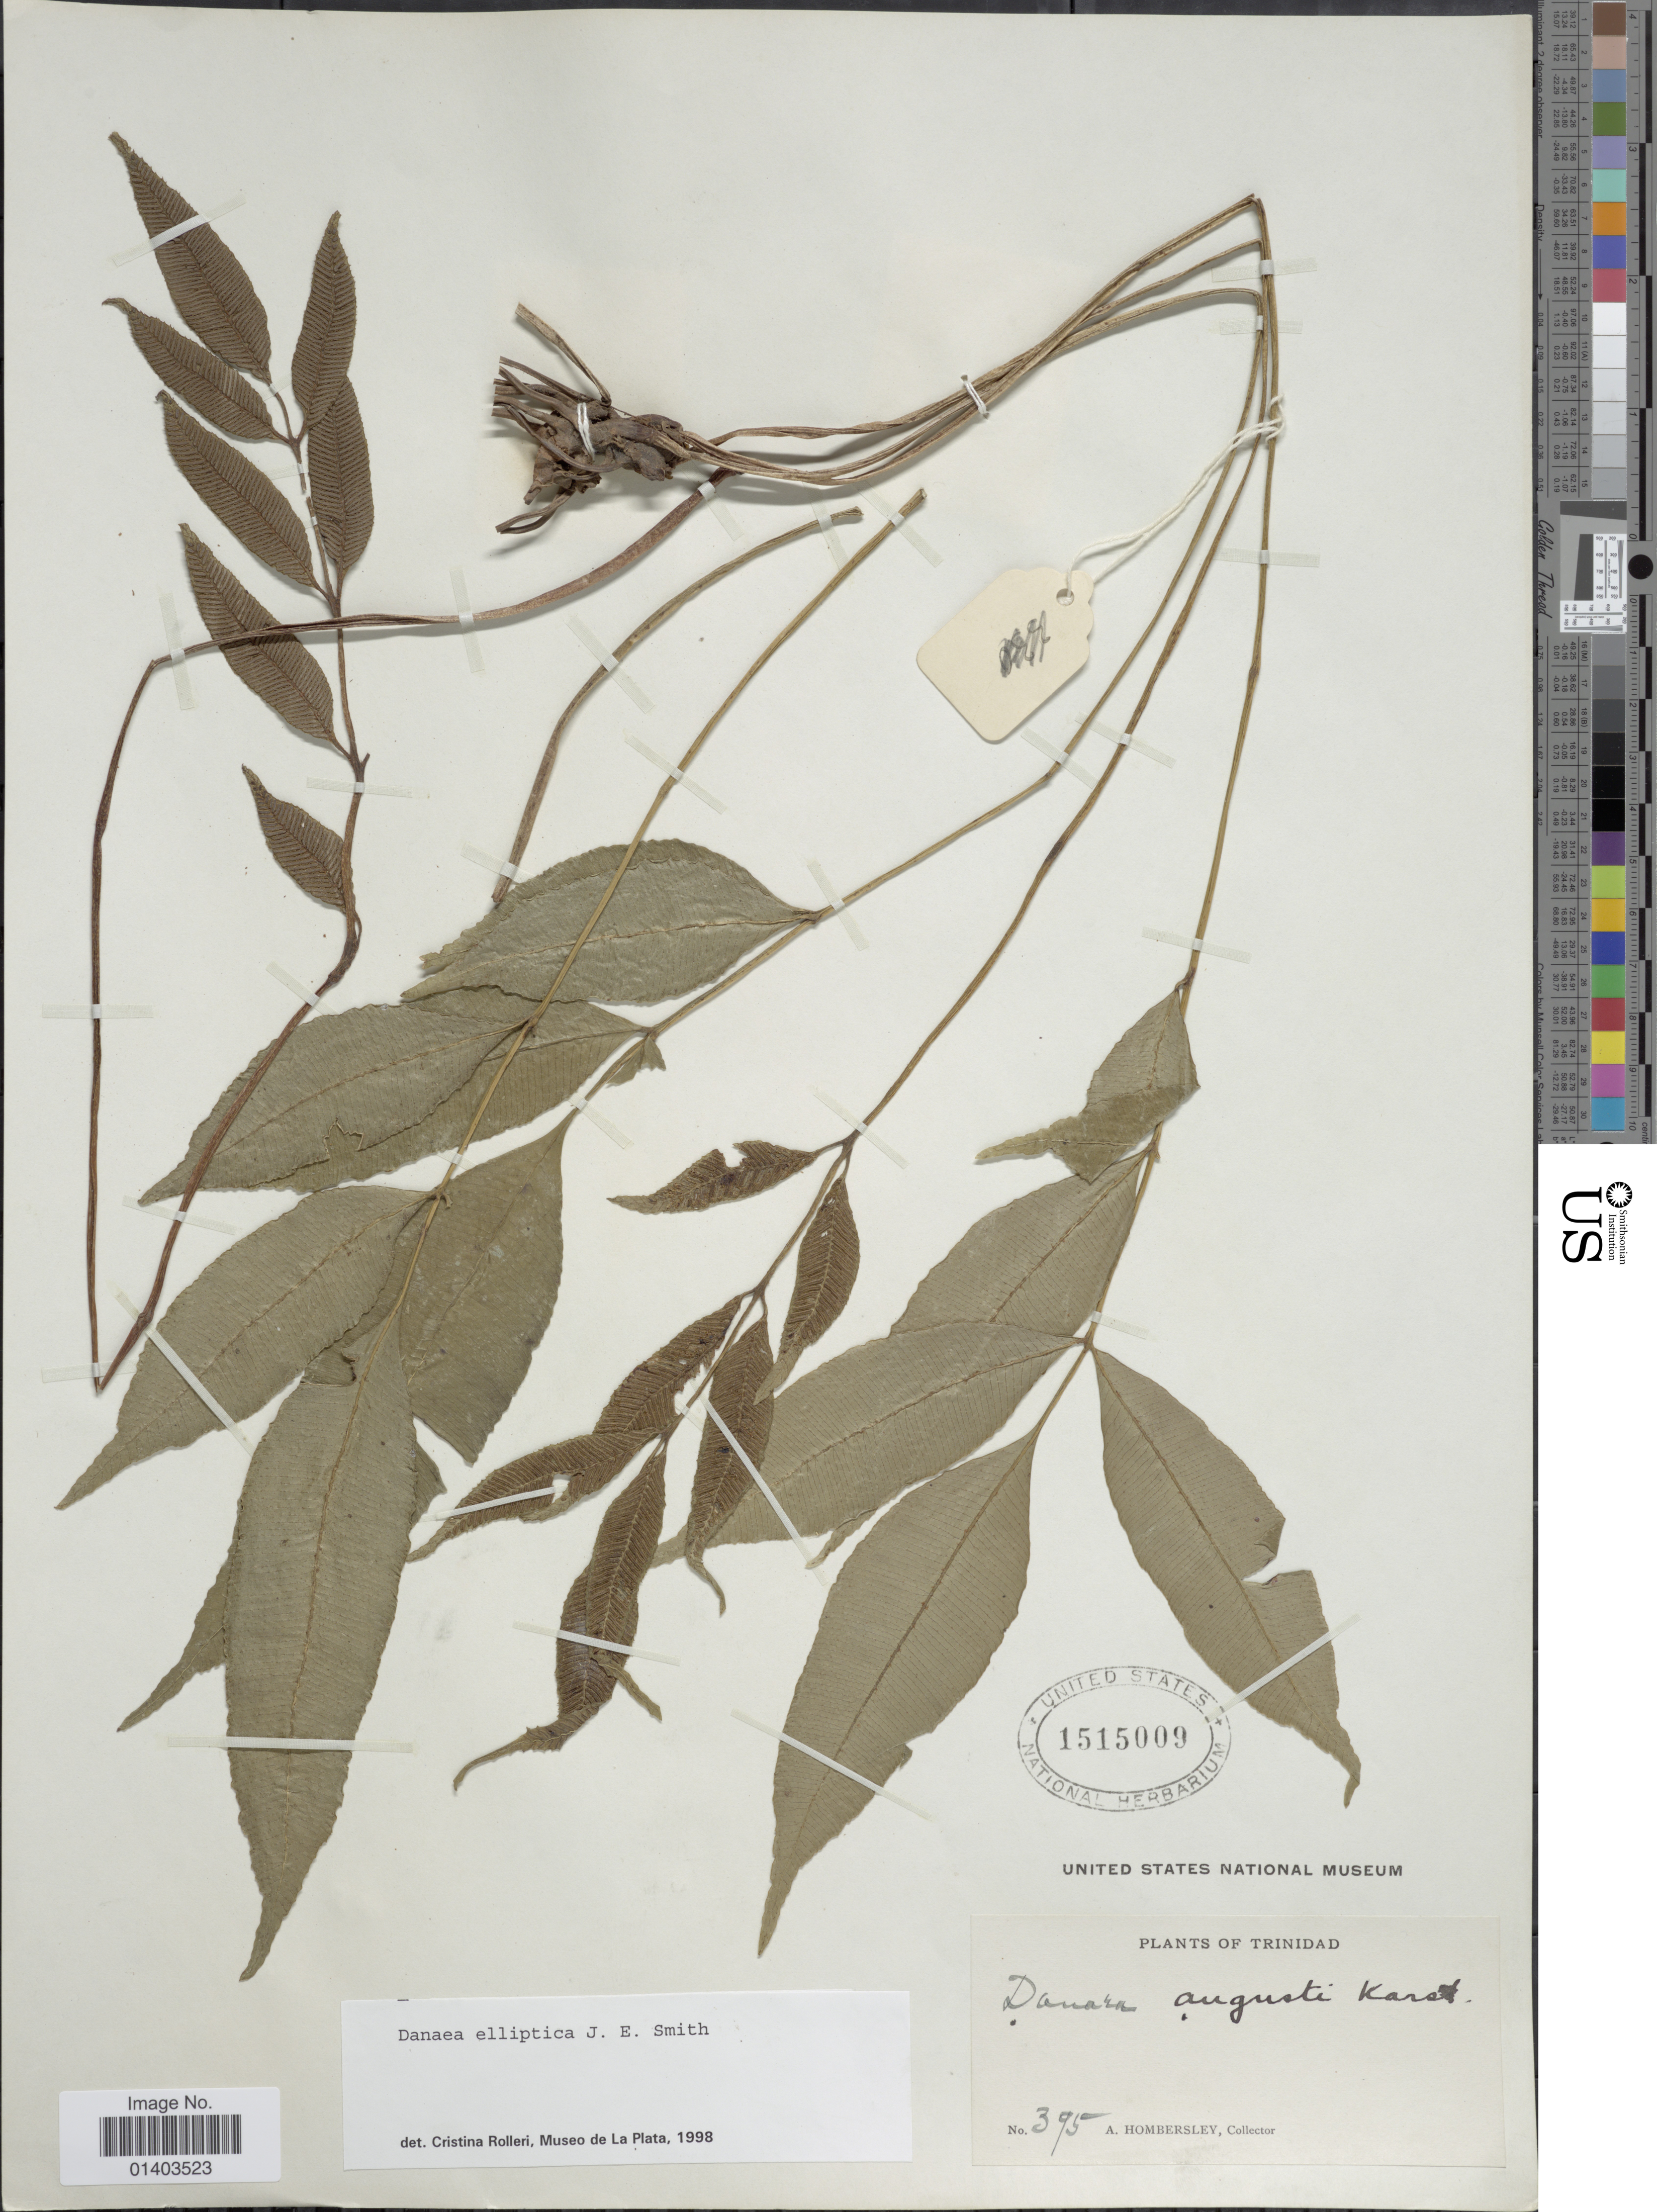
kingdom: Plantae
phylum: Tracheophyta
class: Polypodiopsida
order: Marattiales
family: Marattiaceae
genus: Danaea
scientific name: Danaea elliptica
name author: Sm.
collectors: A. Hombersley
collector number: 395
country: Trinidad and Tobago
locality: Trinidad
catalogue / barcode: US 1515009